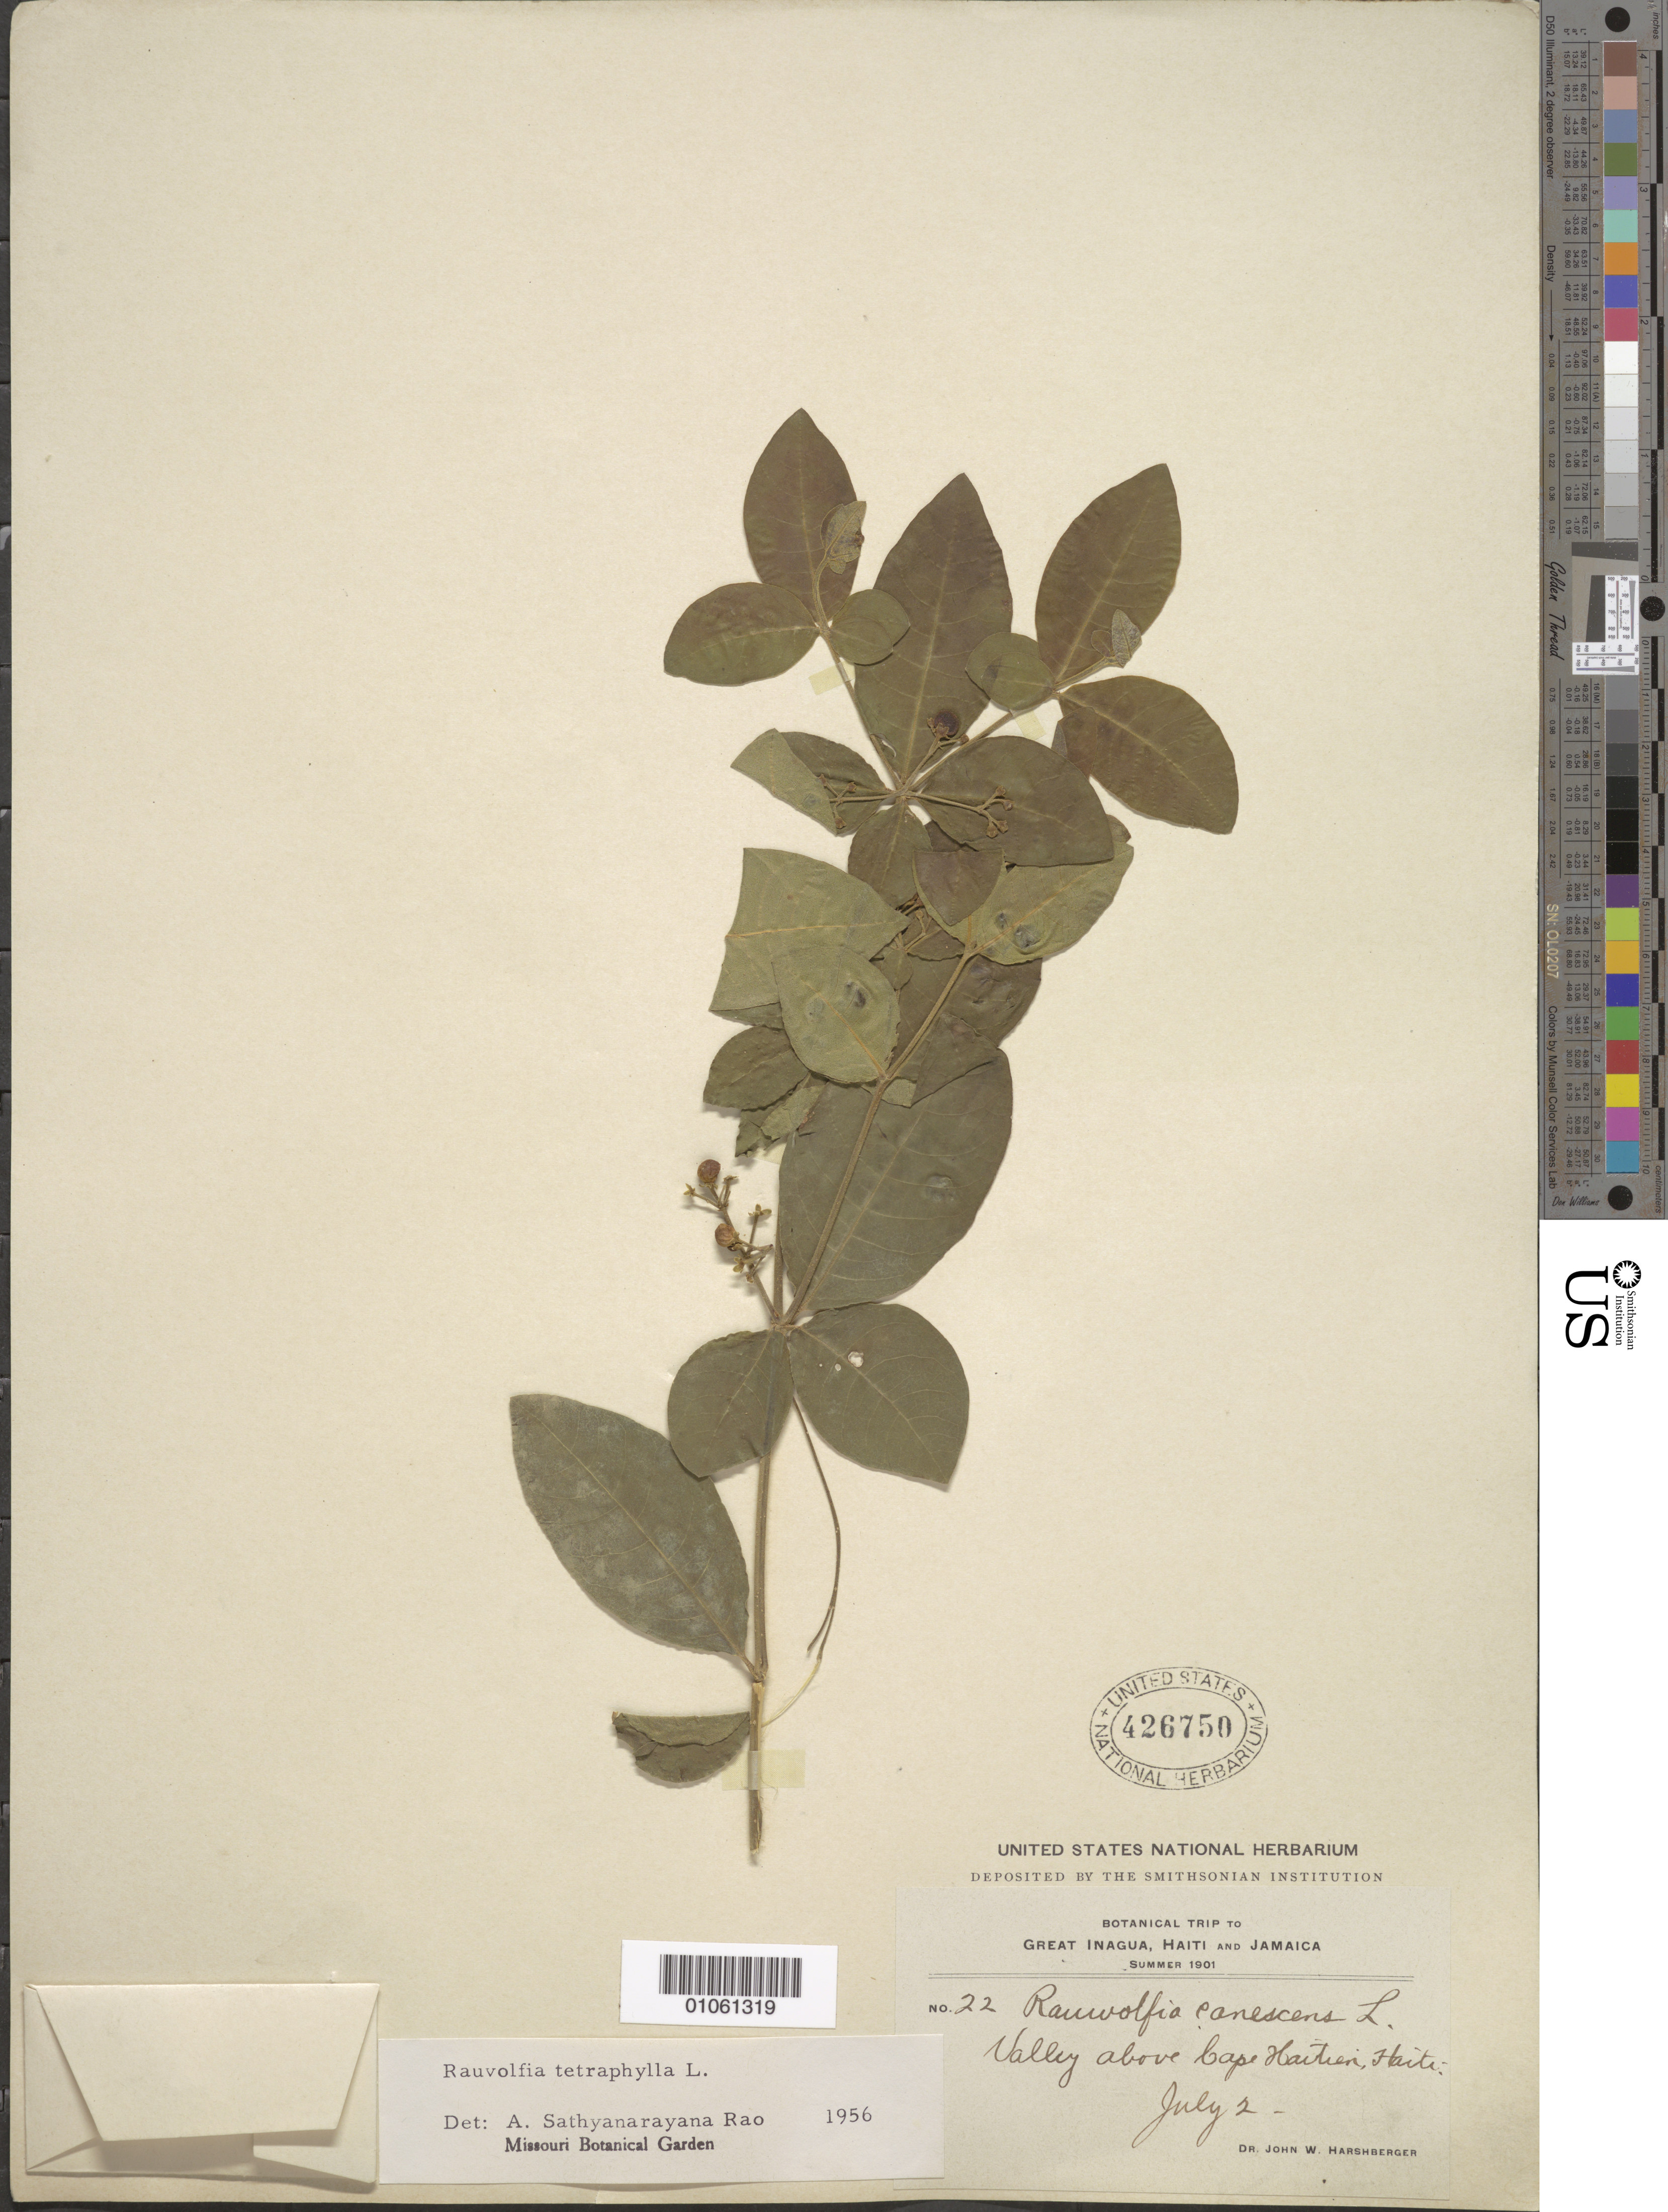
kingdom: Plantae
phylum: Tracheophyta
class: Magnoliopsida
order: Gentianales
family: Apocynaceae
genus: Rauvolfia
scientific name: Rauvolfia tetraphylla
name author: L.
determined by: Rao, A. S.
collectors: J. W. Harshberger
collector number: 22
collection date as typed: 02 Jul 1901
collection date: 1901-07-02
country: Haiti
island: Hispaniola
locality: Cape Haitien, valley above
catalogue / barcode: US 426750